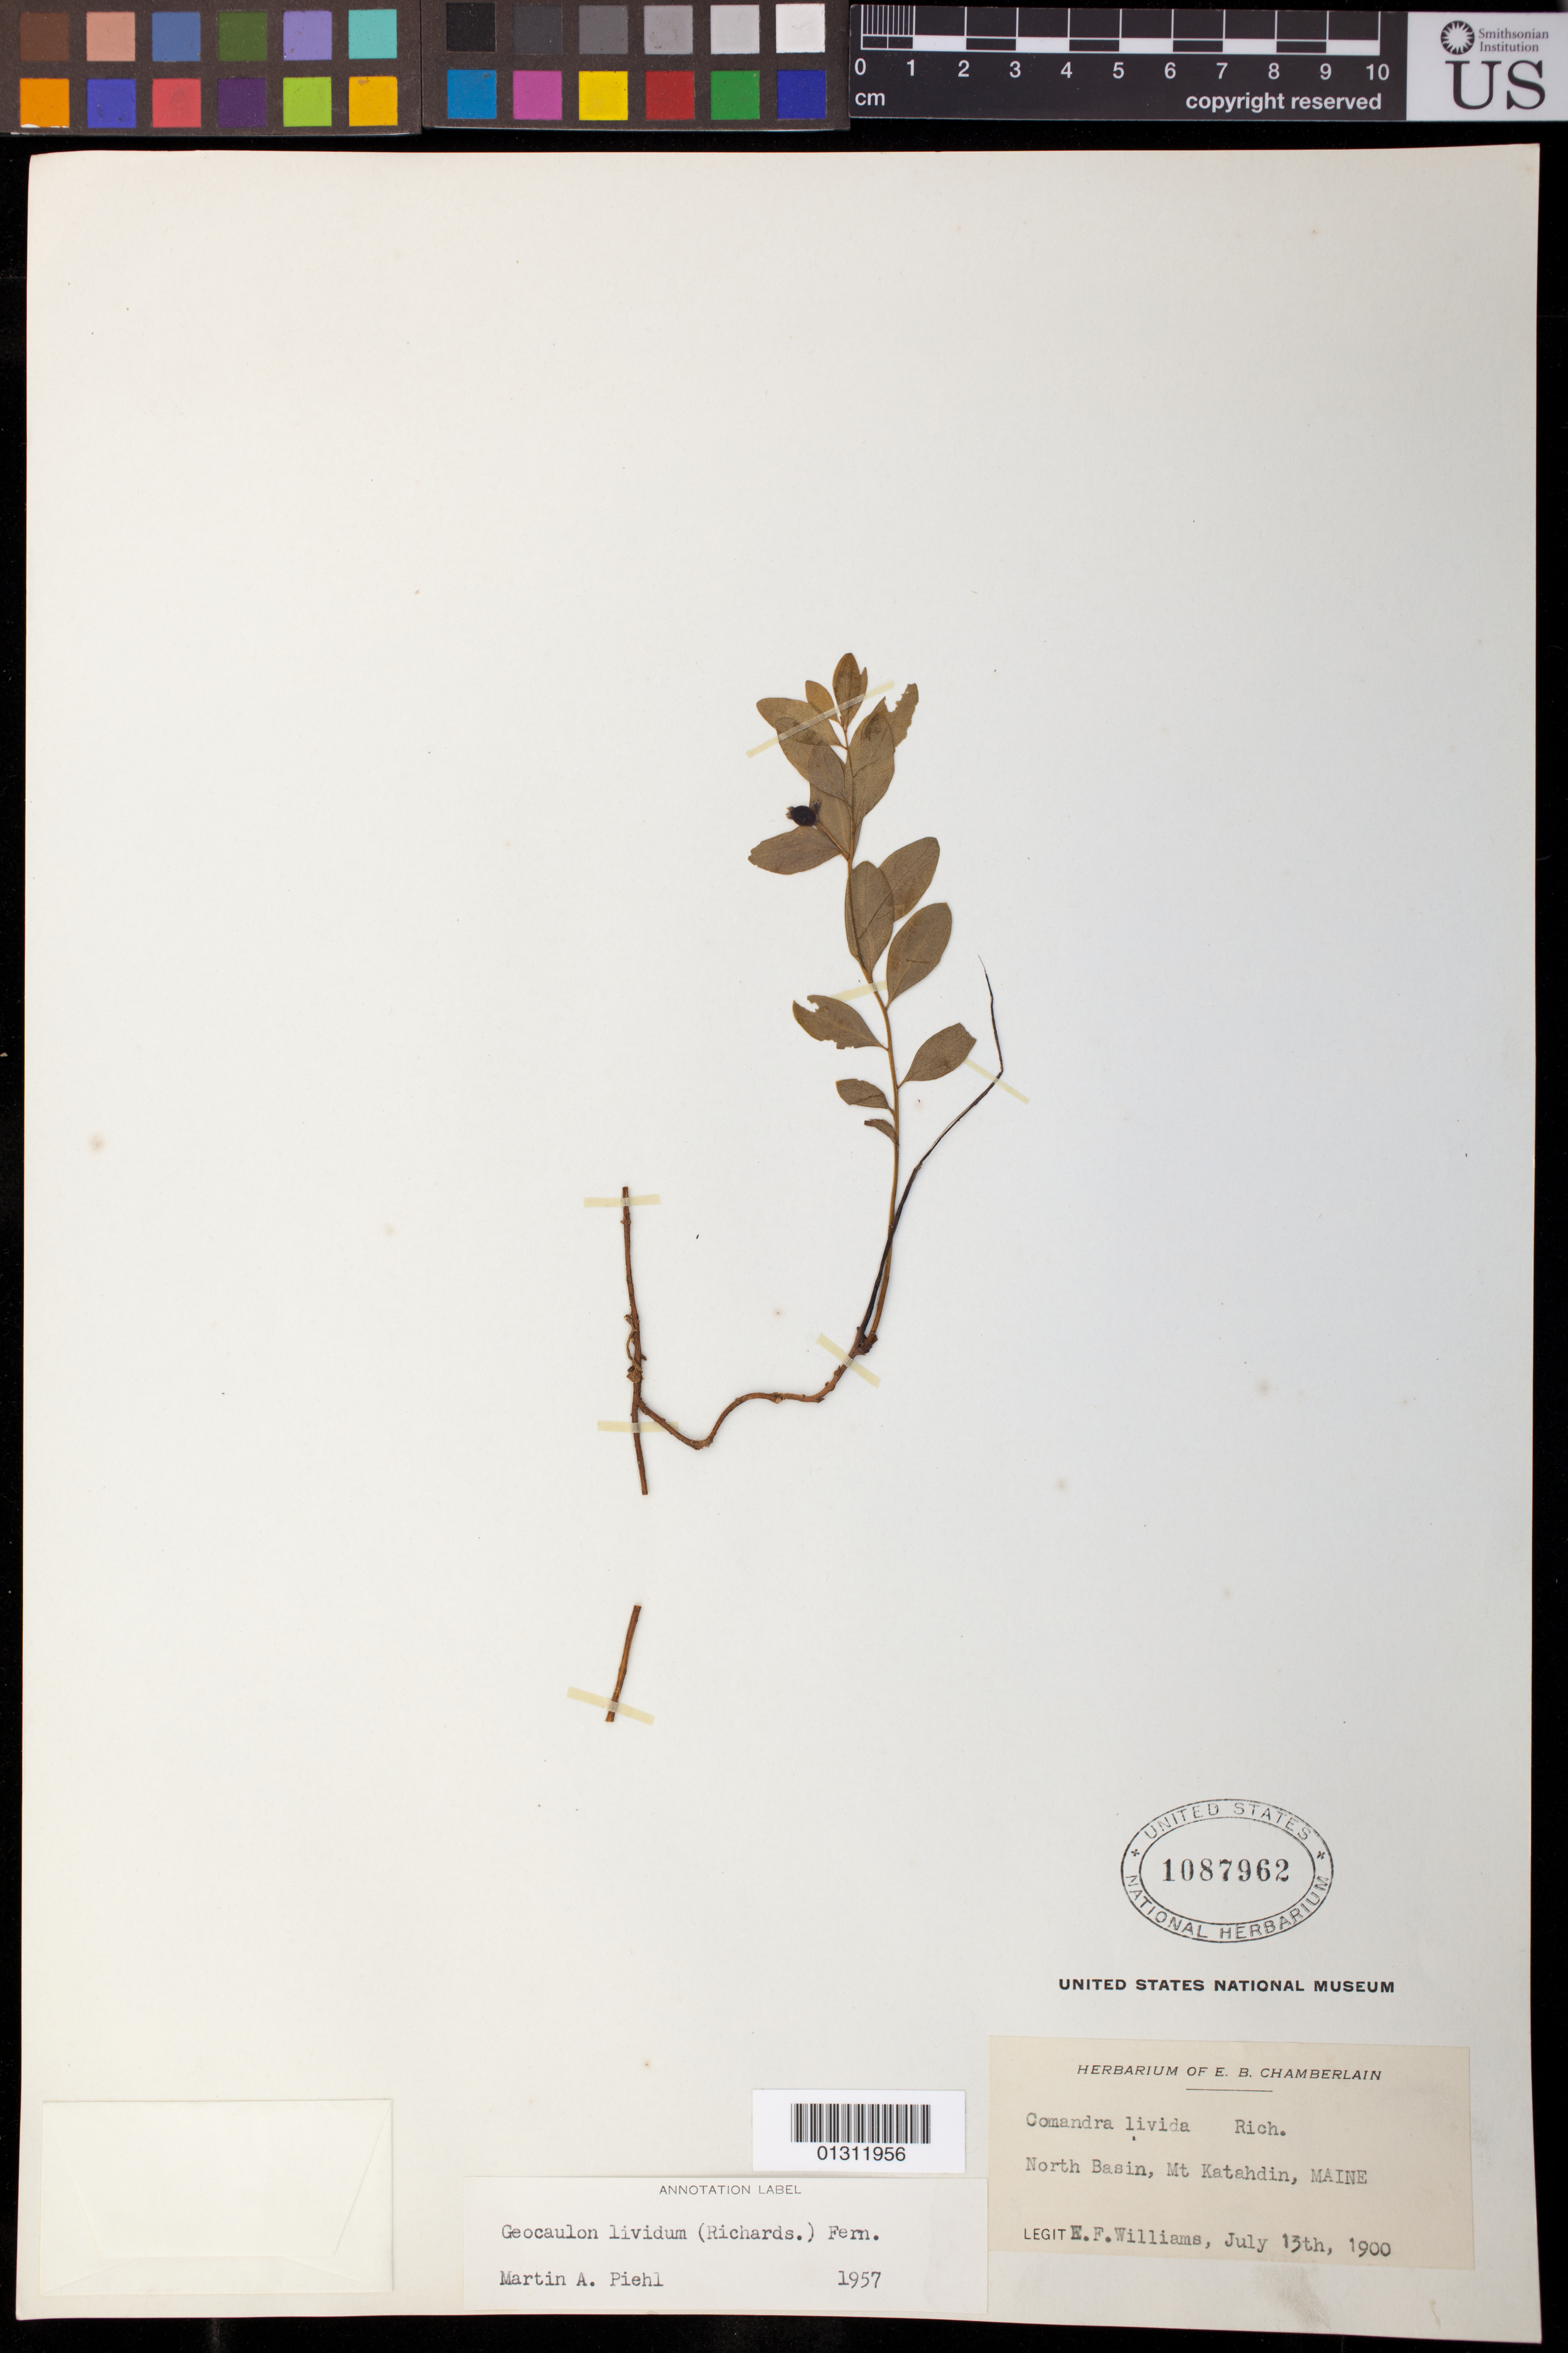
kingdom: Plantae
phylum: Tracheophyta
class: Magnoliopsida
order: Santalales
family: Comandraceae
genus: Geocaulon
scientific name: Geocaulon lividum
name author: (Richardson) Fernald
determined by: Piehl, M. A.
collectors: E. F. Williams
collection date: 1900-07-13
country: United States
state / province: Maine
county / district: Piscataquis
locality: North Basin, Mt Katahdin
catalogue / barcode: US 1087962